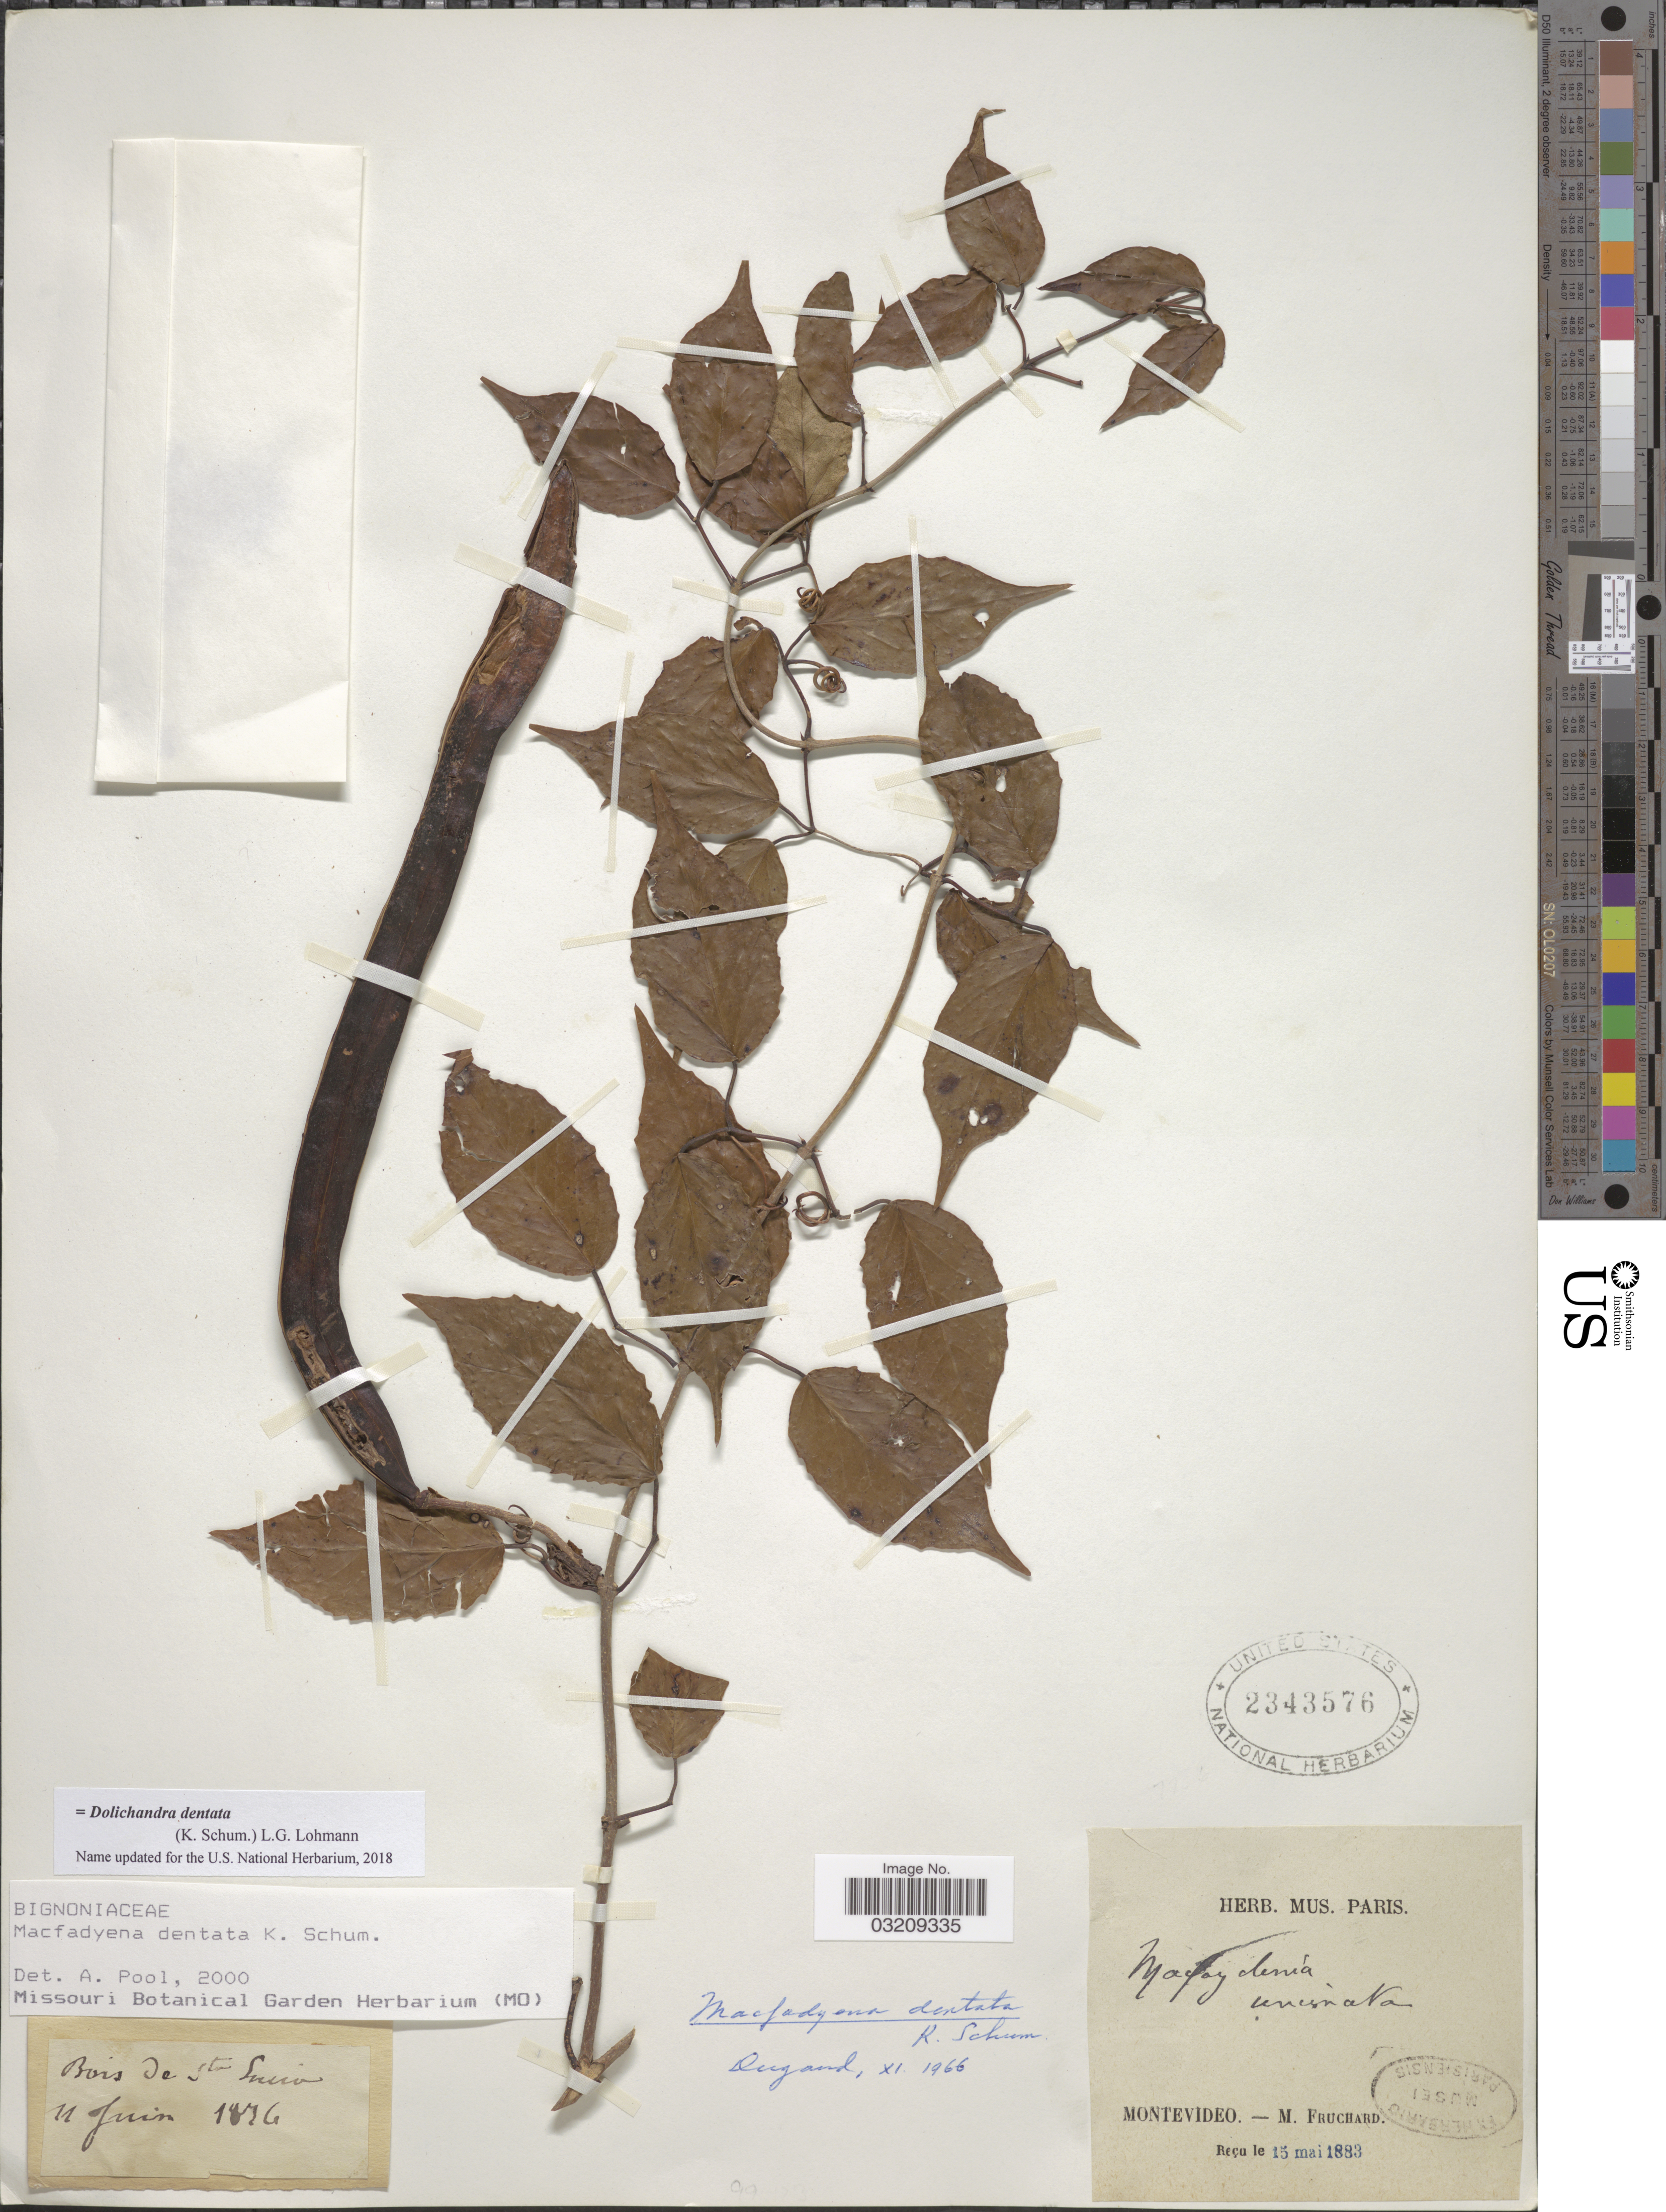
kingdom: Plantae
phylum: Tracheophyta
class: Magnoliopsida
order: Lamiales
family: Bignoniaceae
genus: Dolichandra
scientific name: Dolichandra dentata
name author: (K. Schum.) L.G. Lohmann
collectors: M. Fruchard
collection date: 1876-06-11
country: Uruguay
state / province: Montevideo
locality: Bois de Sta. Lucia.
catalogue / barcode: US 2343576